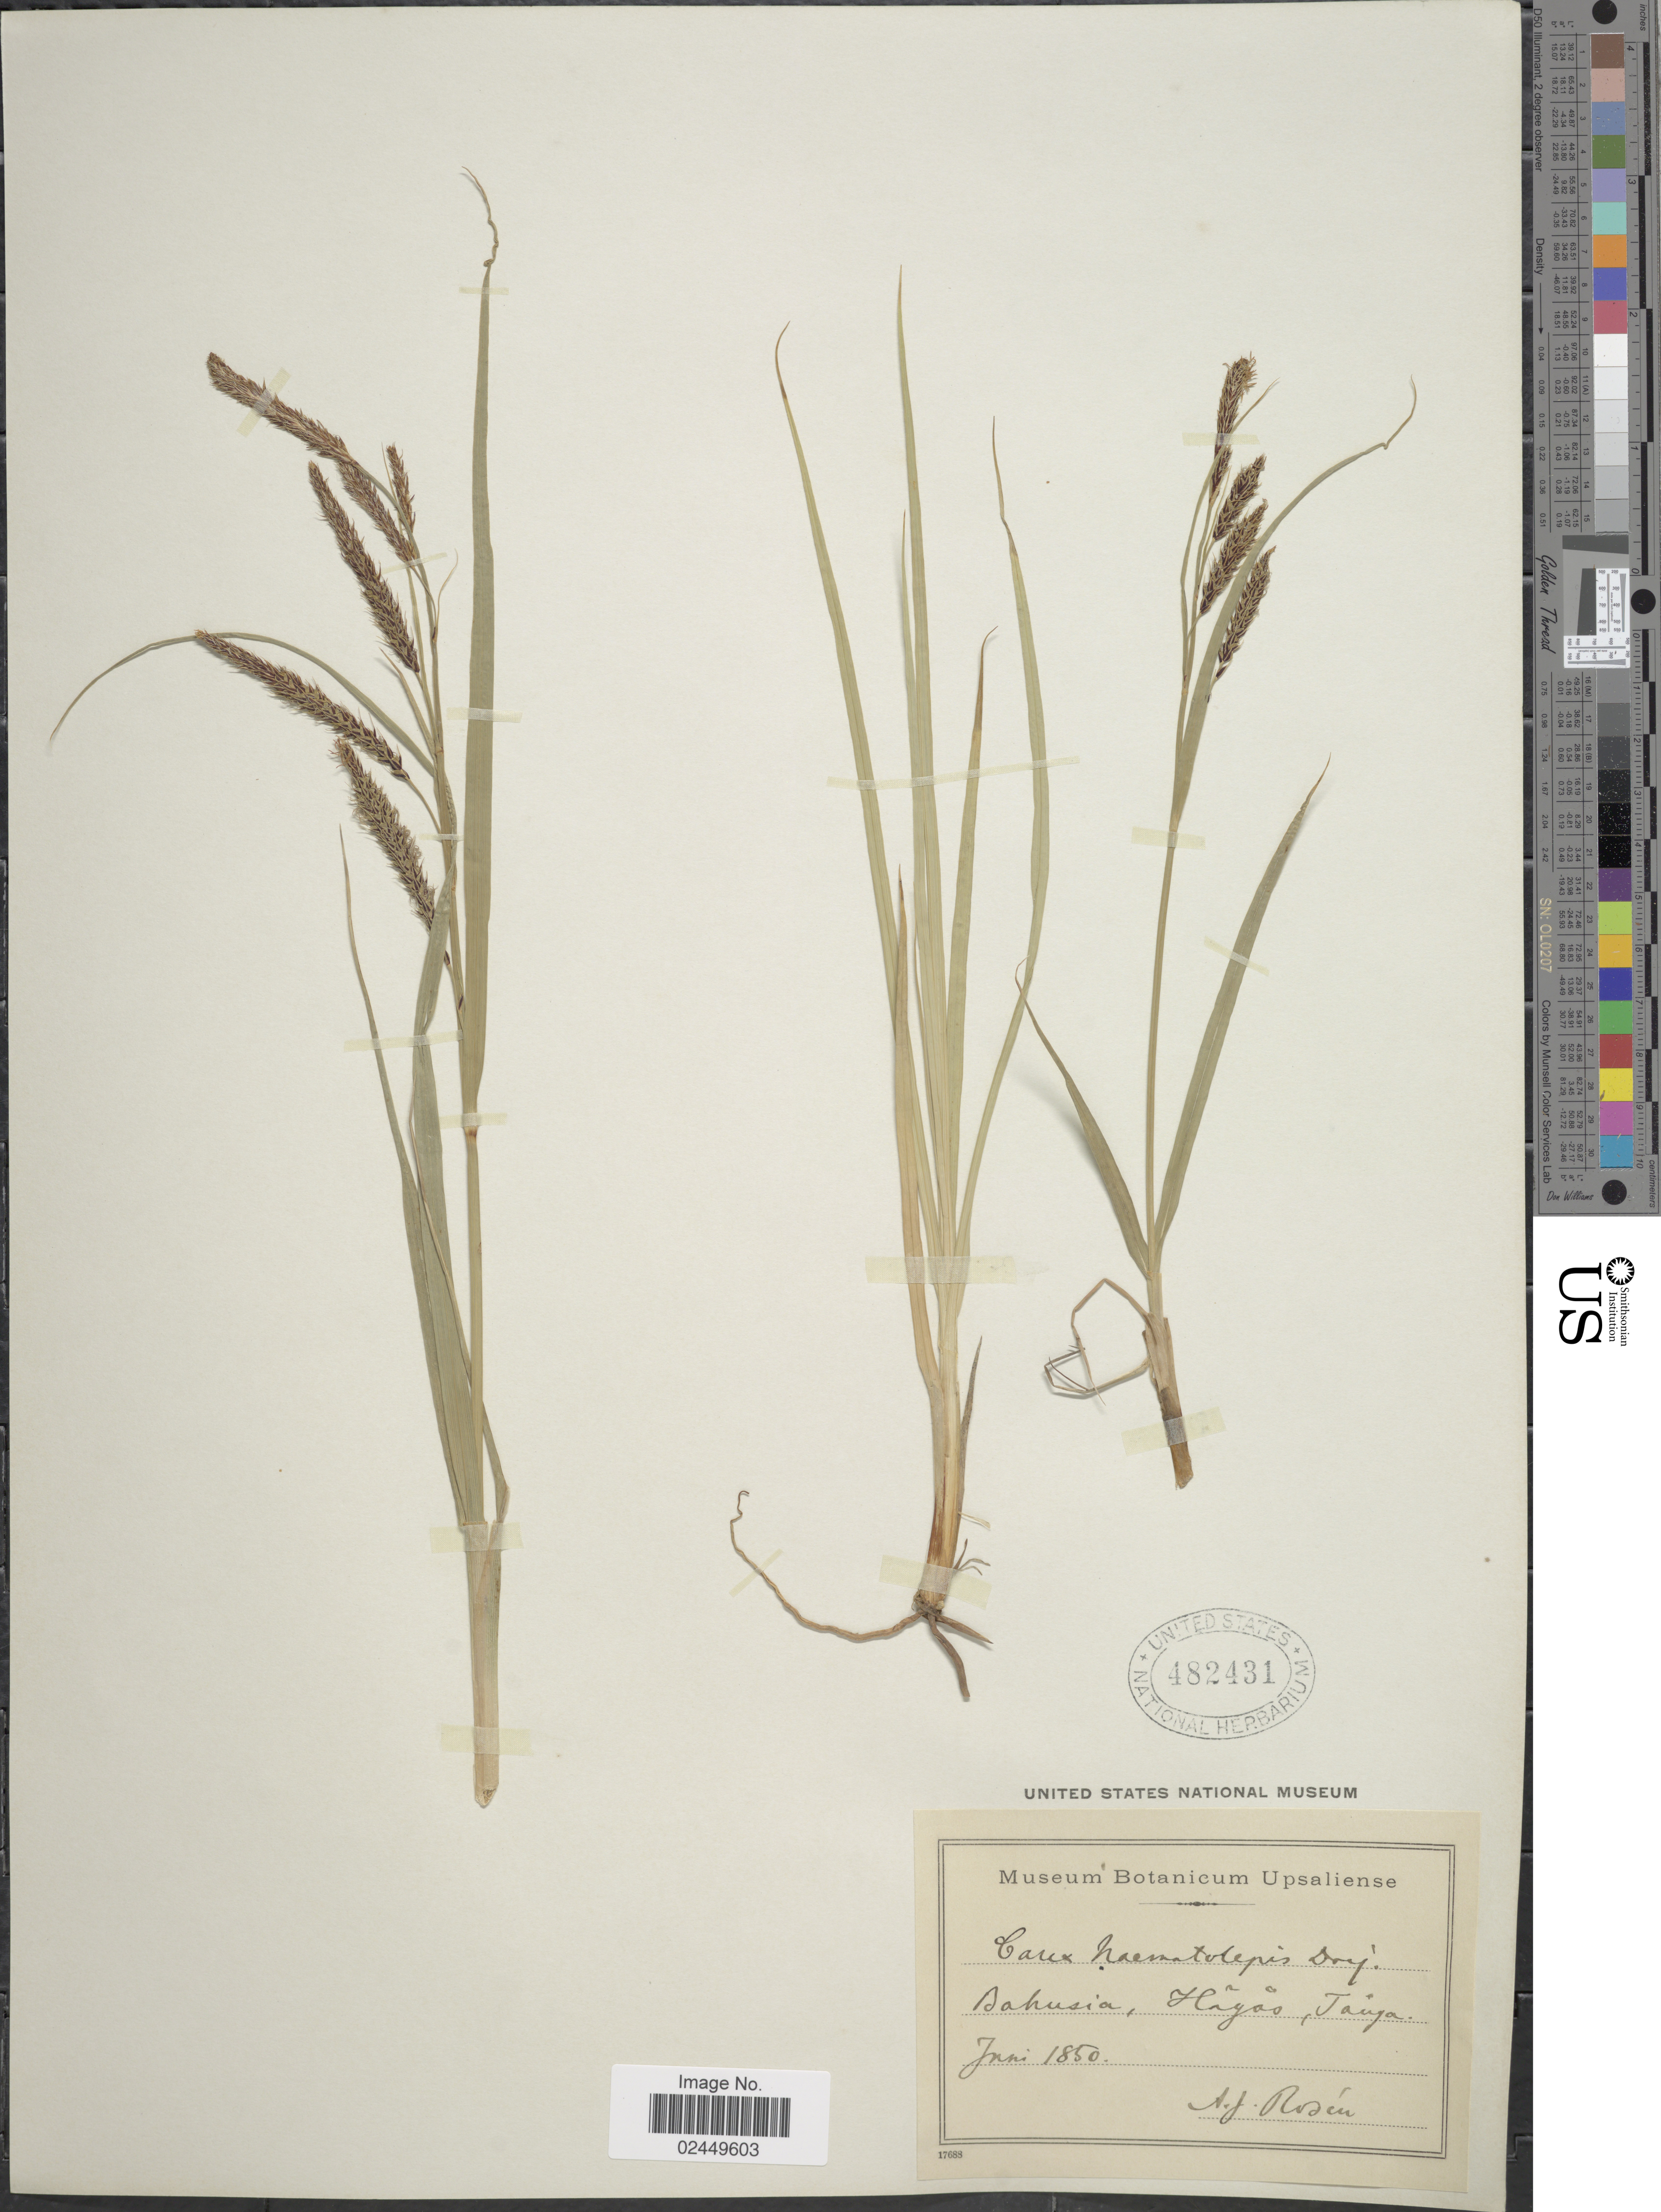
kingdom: Plantae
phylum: Tracheophyta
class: Liliopsida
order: Poales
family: Cyperaceae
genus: Carex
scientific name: Carex x haematolepis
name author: Drejer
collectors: A. Rosen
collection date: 1850-06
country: Sweden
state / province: Västra Götaland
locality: Bahusia, Hagas, Tanga.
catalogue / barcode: US 482431